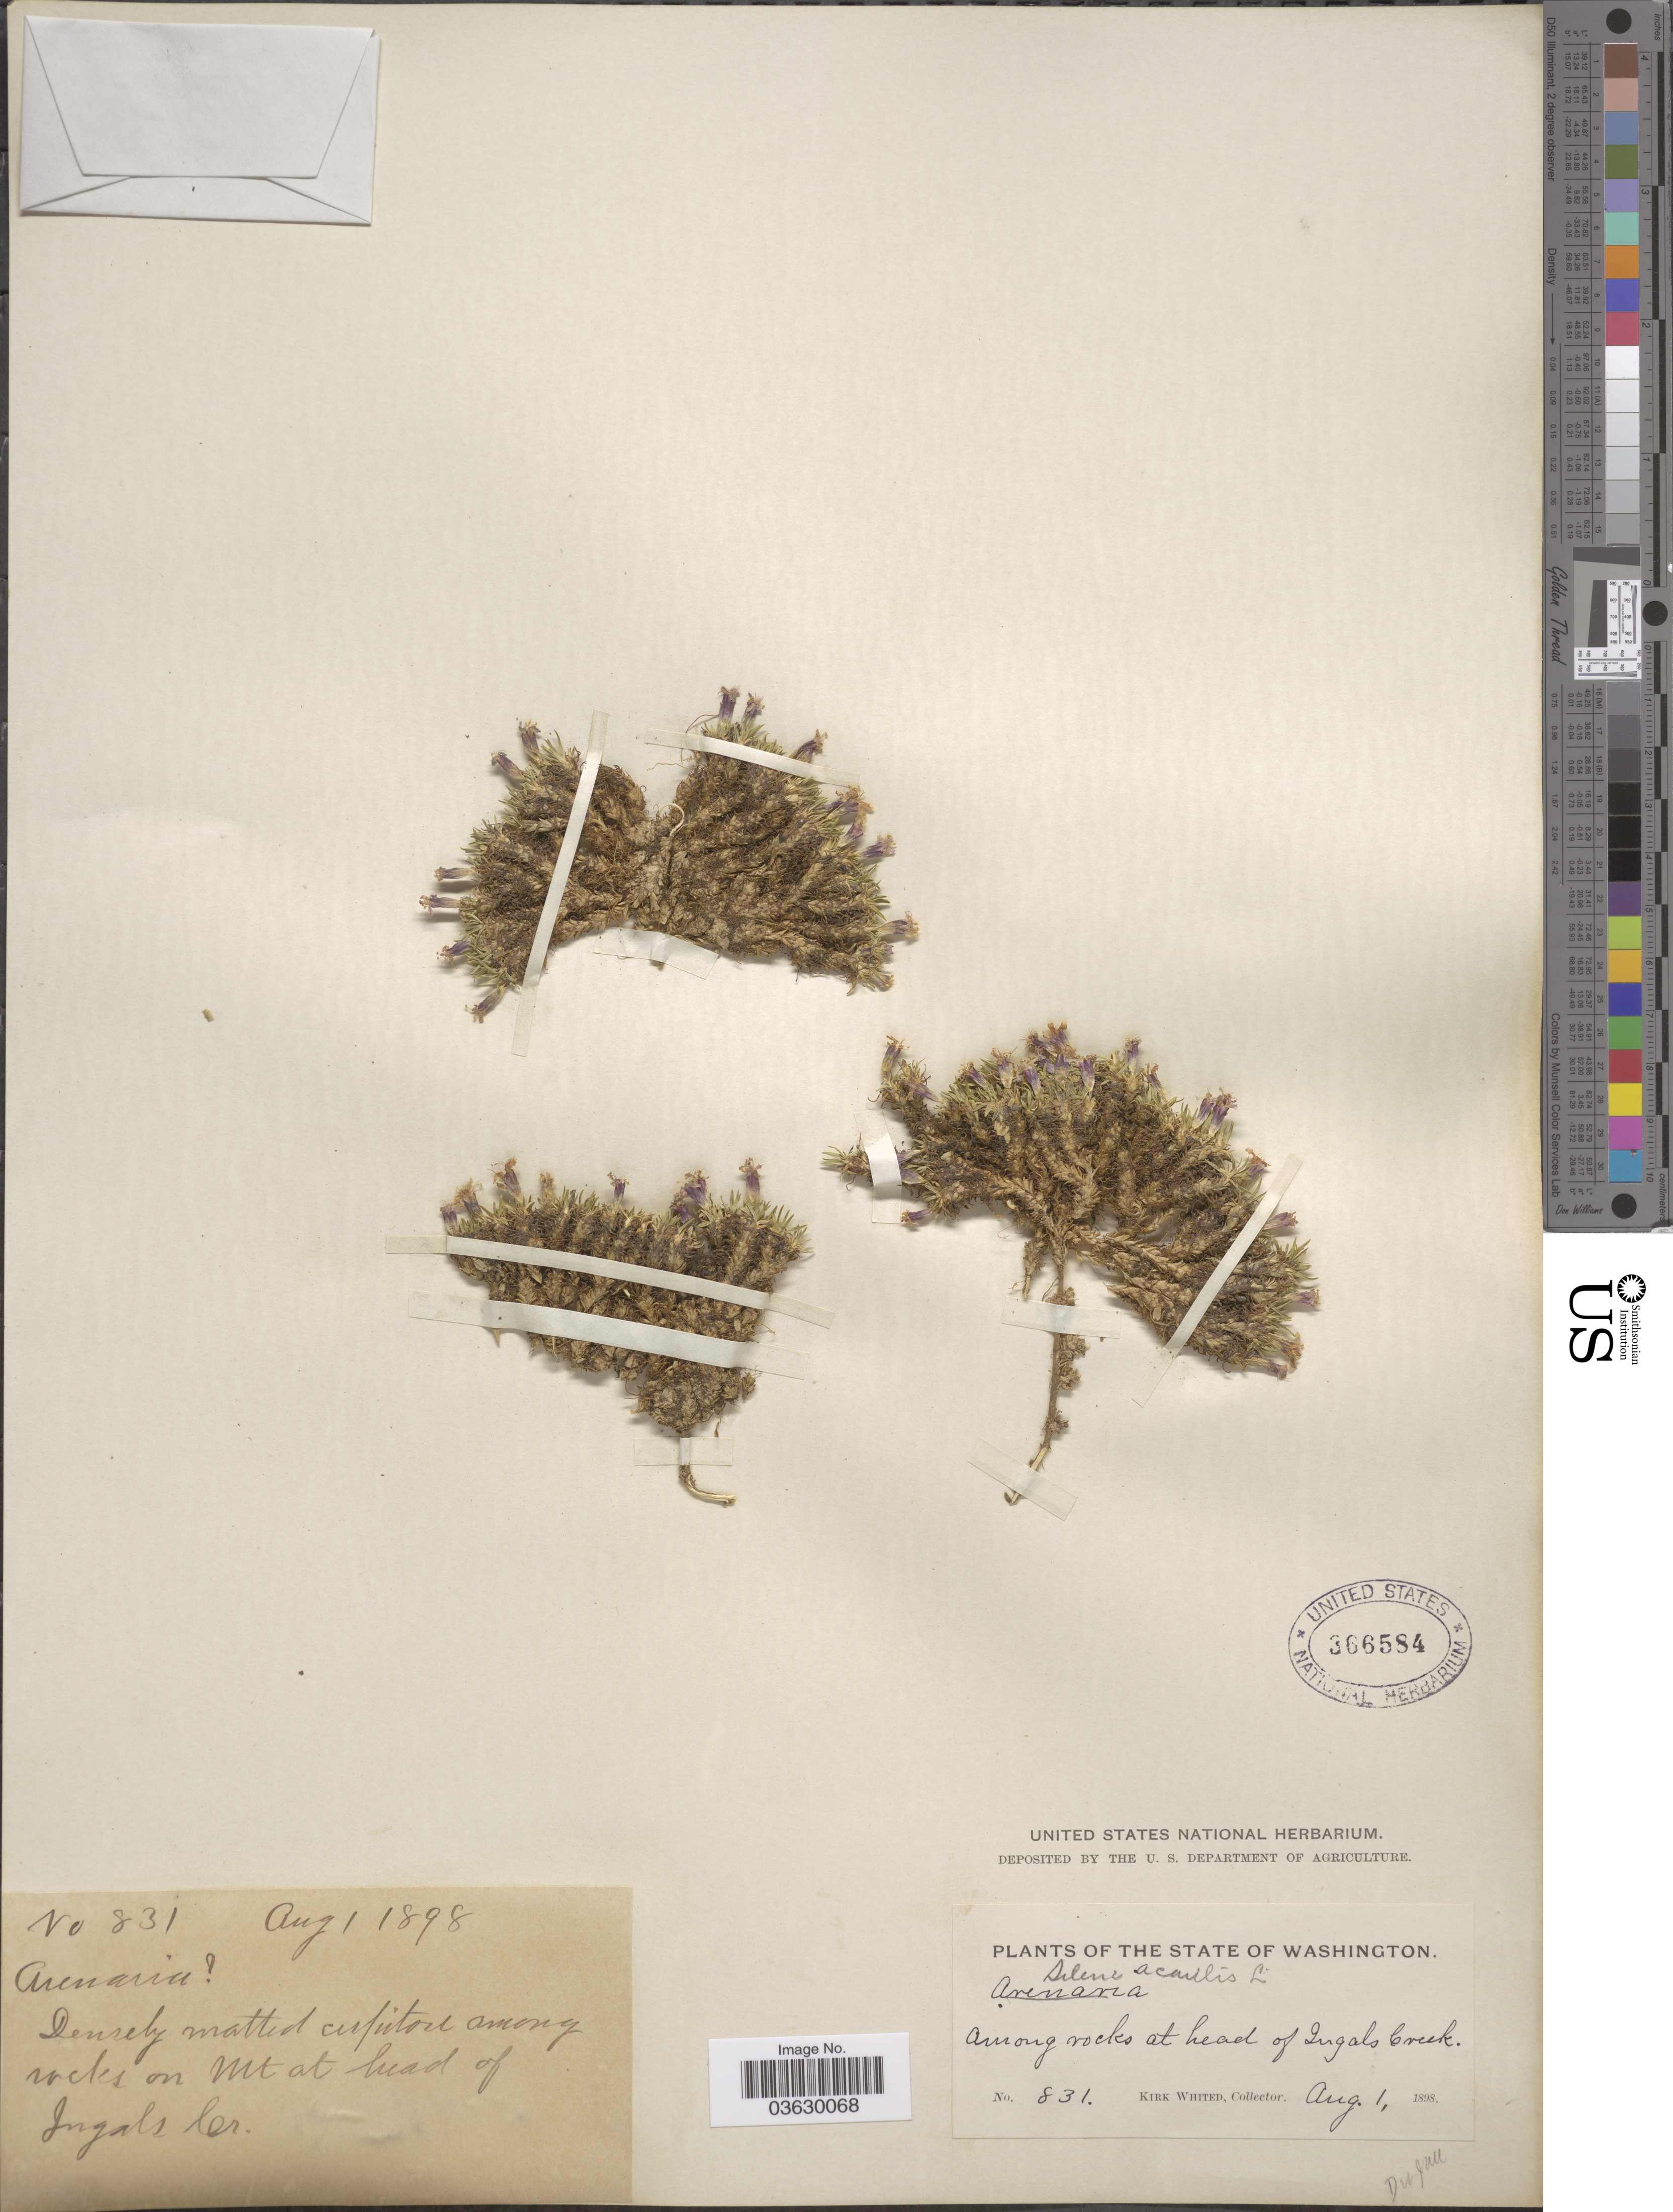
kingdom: Plantae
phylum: Tracheophyta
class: Magnoliopsida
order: Caryophyllales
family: Caryophyllaceae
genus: Silene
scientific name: Silene acaulis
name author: (L.) Jacq.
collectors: K. Whited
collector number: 831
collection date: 1898-08-01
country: United States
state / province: Washington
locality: Among rocks at head of Ingals Creek.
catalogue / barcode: US 366584